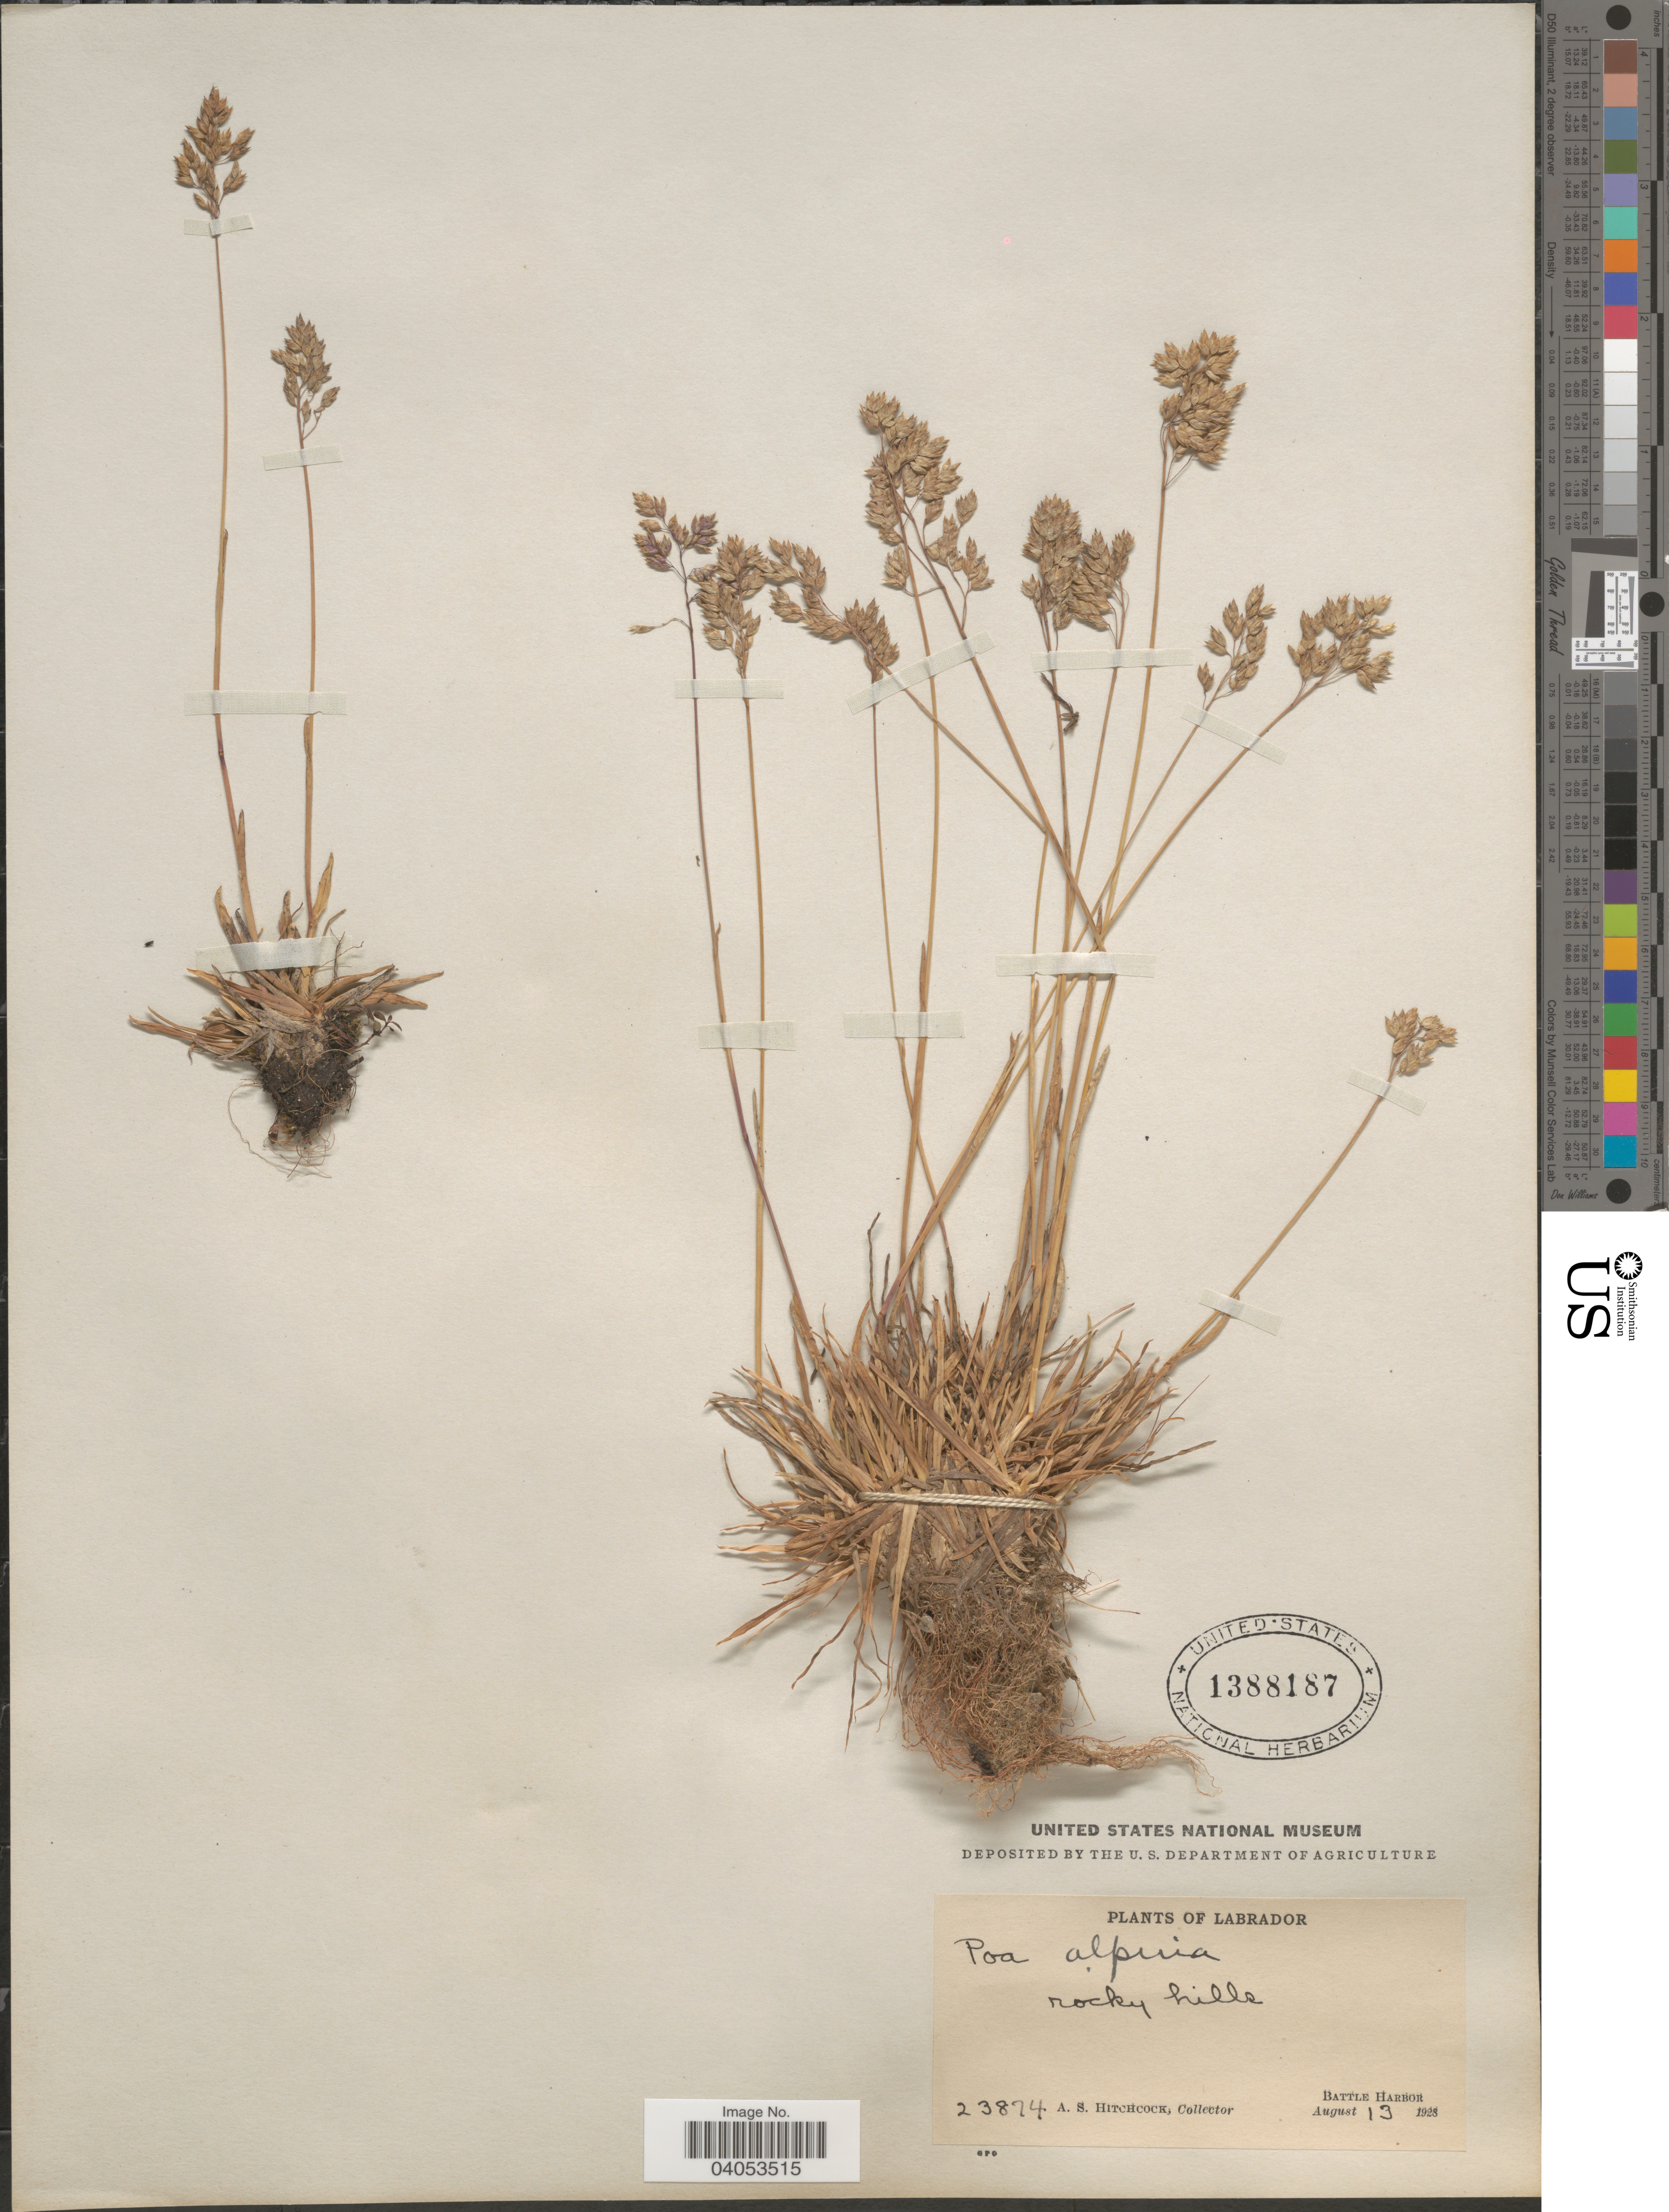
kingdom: Plantae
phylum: Tracheophyta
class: Liliopsida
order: Poales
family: Poaceae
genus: Poa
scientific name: Poa alpina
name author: L.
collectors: A. S. Hitchcock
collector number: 23874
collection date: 1928-08-13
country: Canada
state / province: Newfoundland and Labrador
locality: Labrador. Battle Harbor.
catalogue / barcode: US 1388187